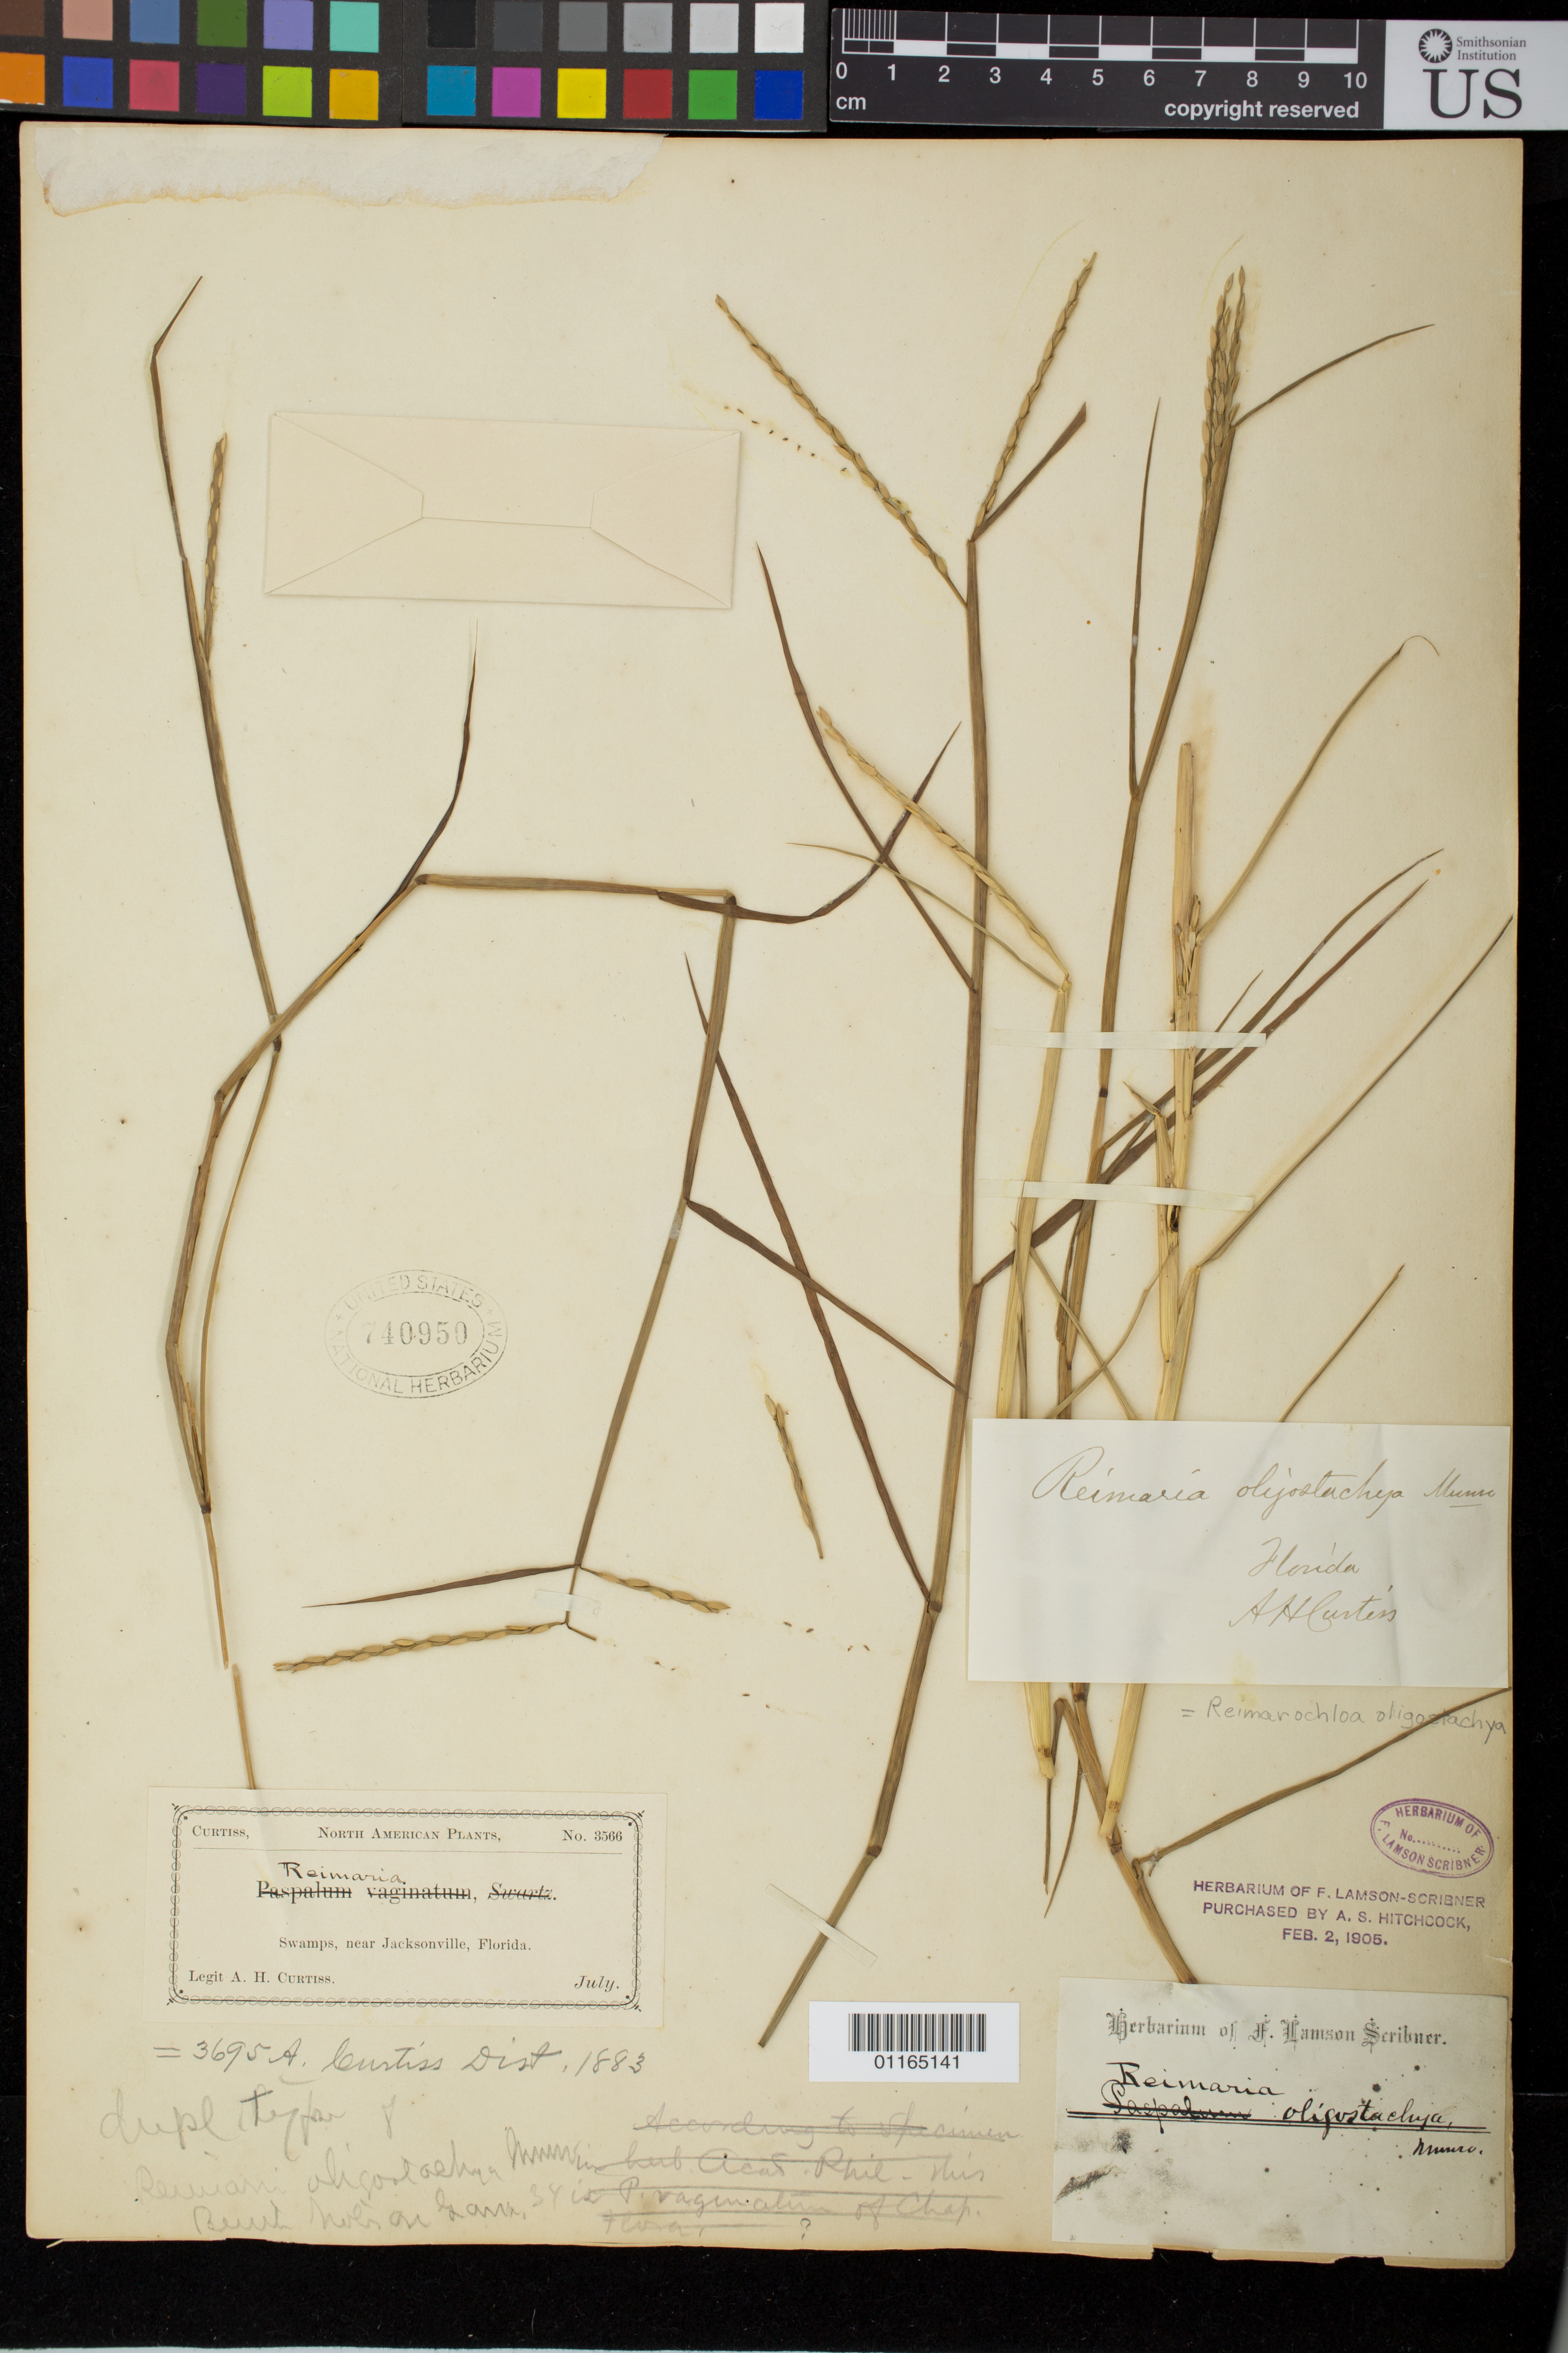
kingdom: Plantae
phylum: Tracheophyta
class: Liliopsida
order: Poales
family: Poaceae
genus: Reimaria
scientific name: Reimaria oligostachya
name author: Munro ex Benth.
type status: Lectotype; Syntype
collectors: A. H. Curtiss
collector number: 3566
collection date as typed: July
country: United States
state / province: Florida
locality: Swamps, near Jacksonville, Florida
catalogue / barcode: US 740950